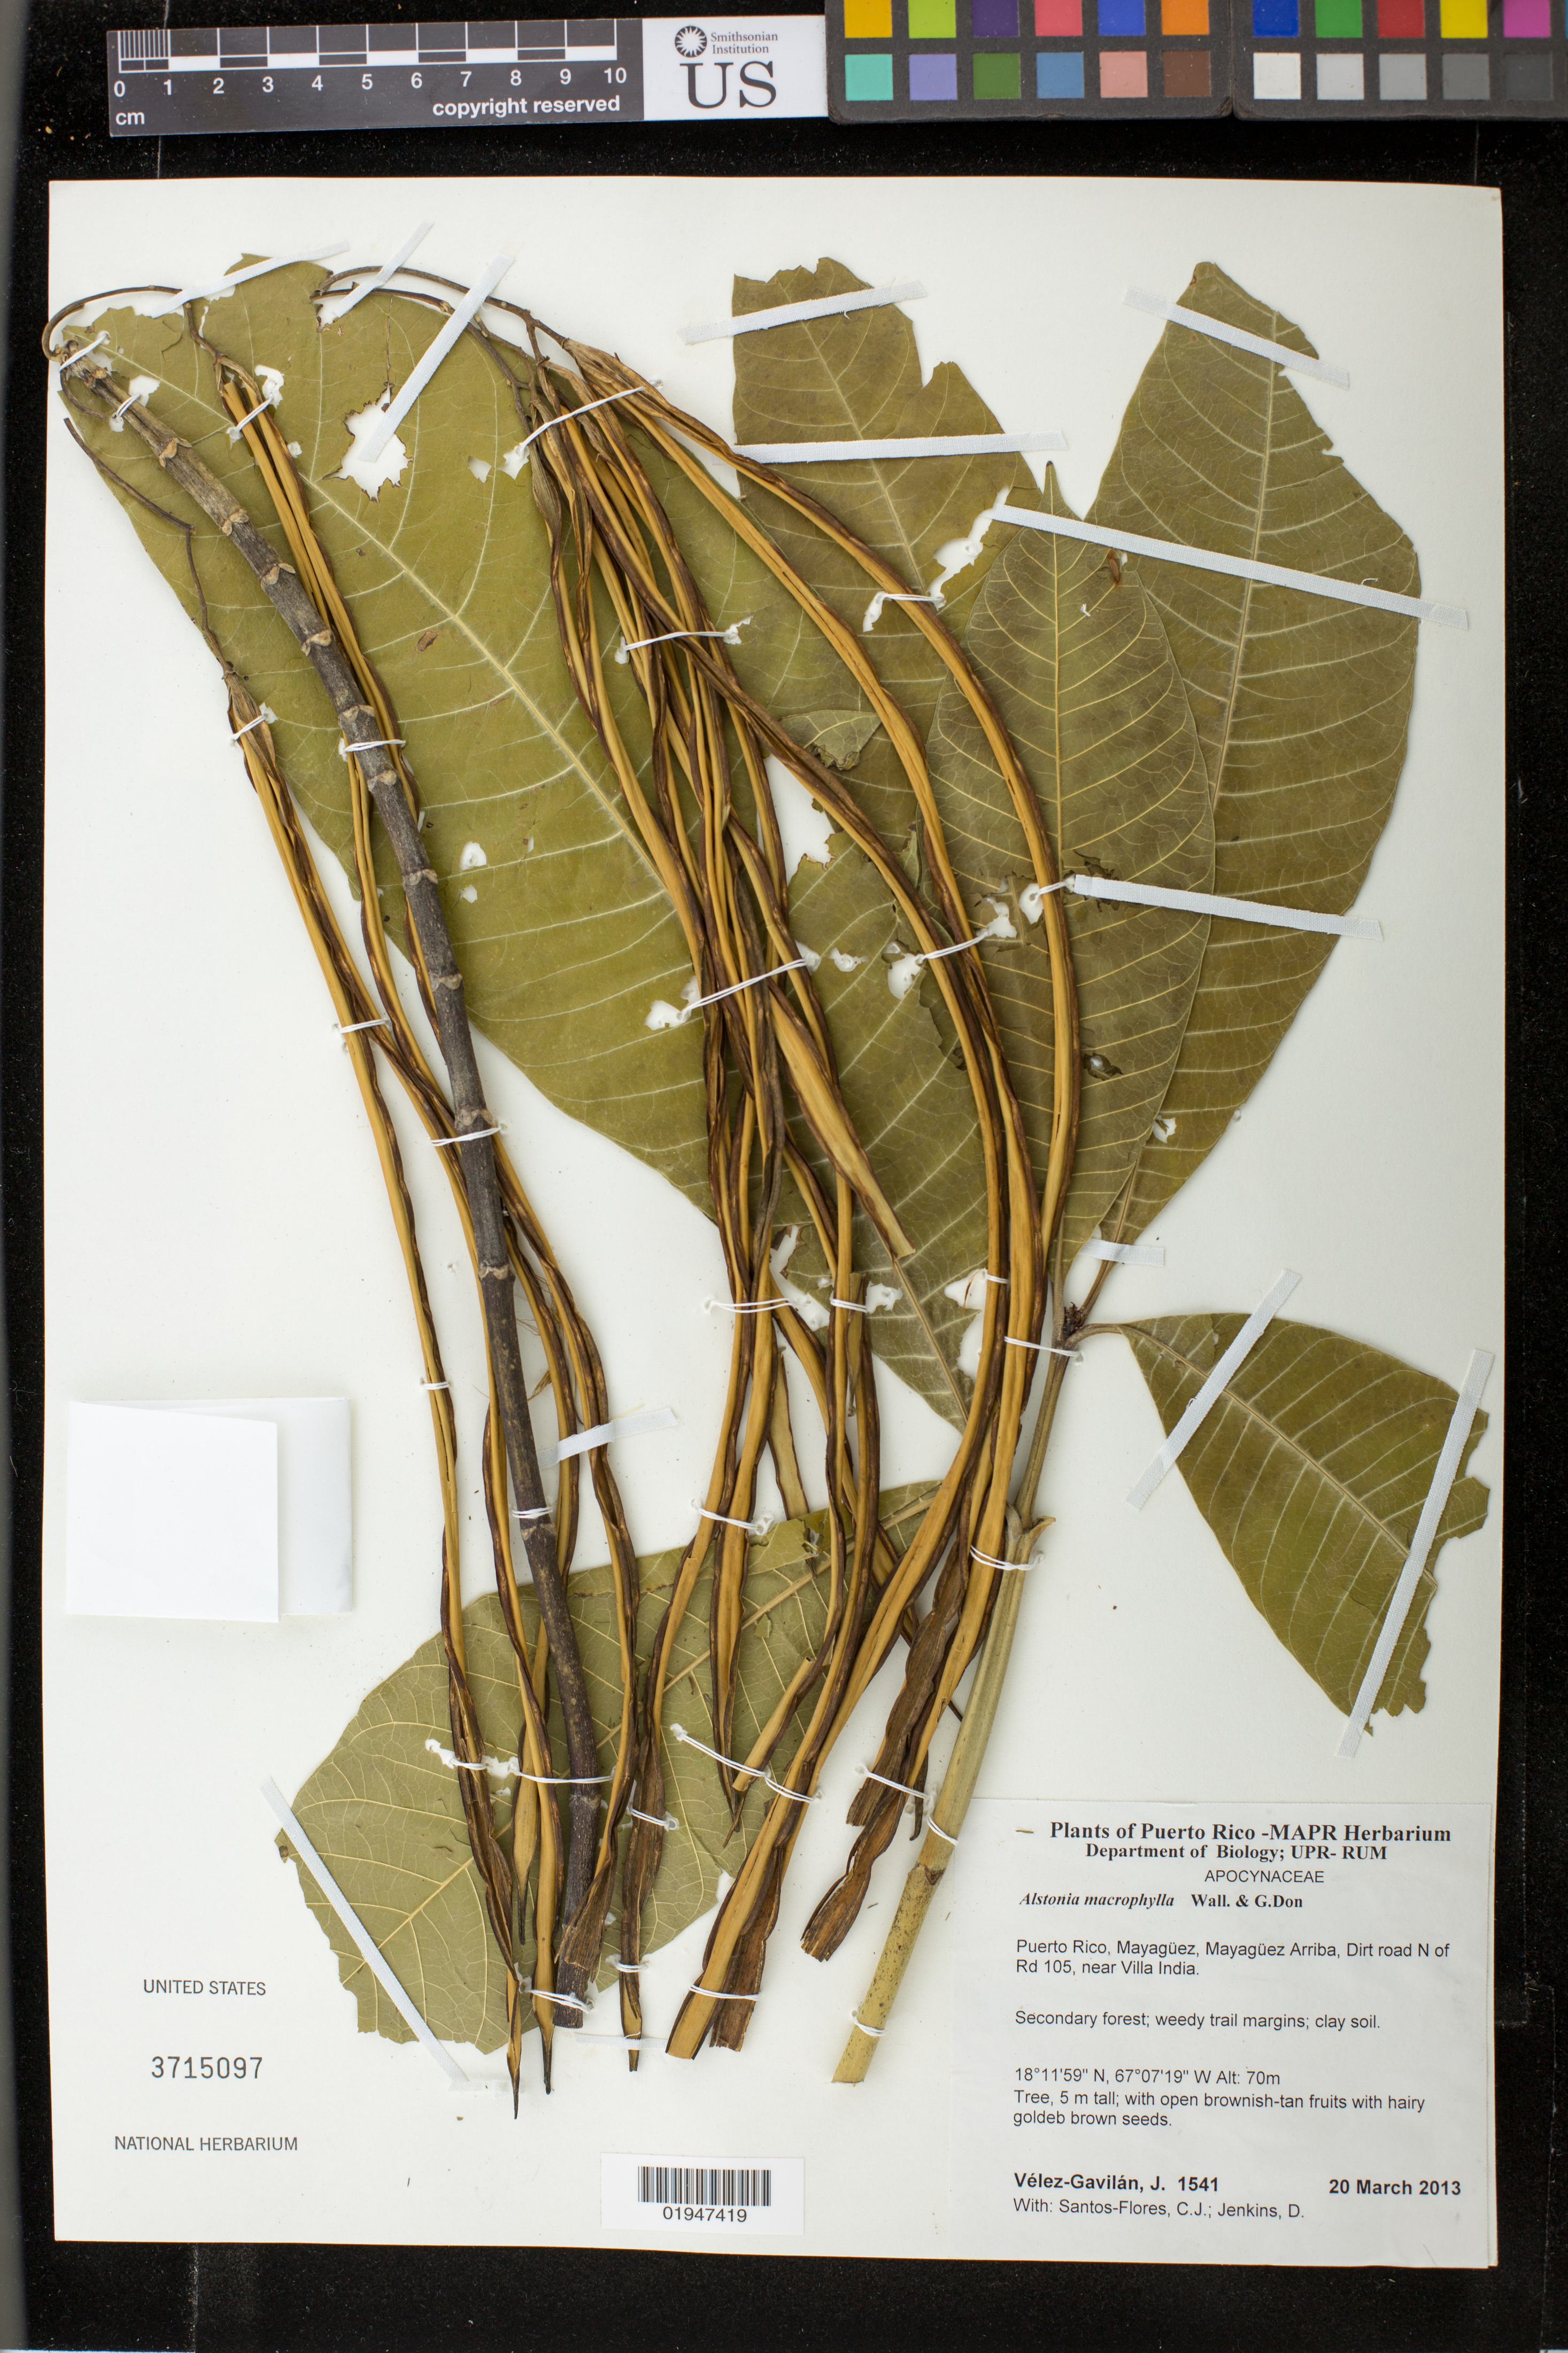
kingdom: Plantae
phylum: Tracheophyta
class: Magnoliopsida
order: Gentianales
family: Apocynaceae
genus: Alstonia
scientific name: Alstonia macrophylla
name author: Wall. ex G. Don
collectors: J. Vélez-Gavilán, C. Santos-Flores & D. Jenkins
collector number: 1541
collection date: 2013-03-20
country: Puerto Rico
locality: Mayagüez Arriba, dirt road N of Rd 105, near Villa India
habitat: Secondary forest; weedy trail margins; clay soil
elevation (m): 70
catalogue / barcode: US 3715097